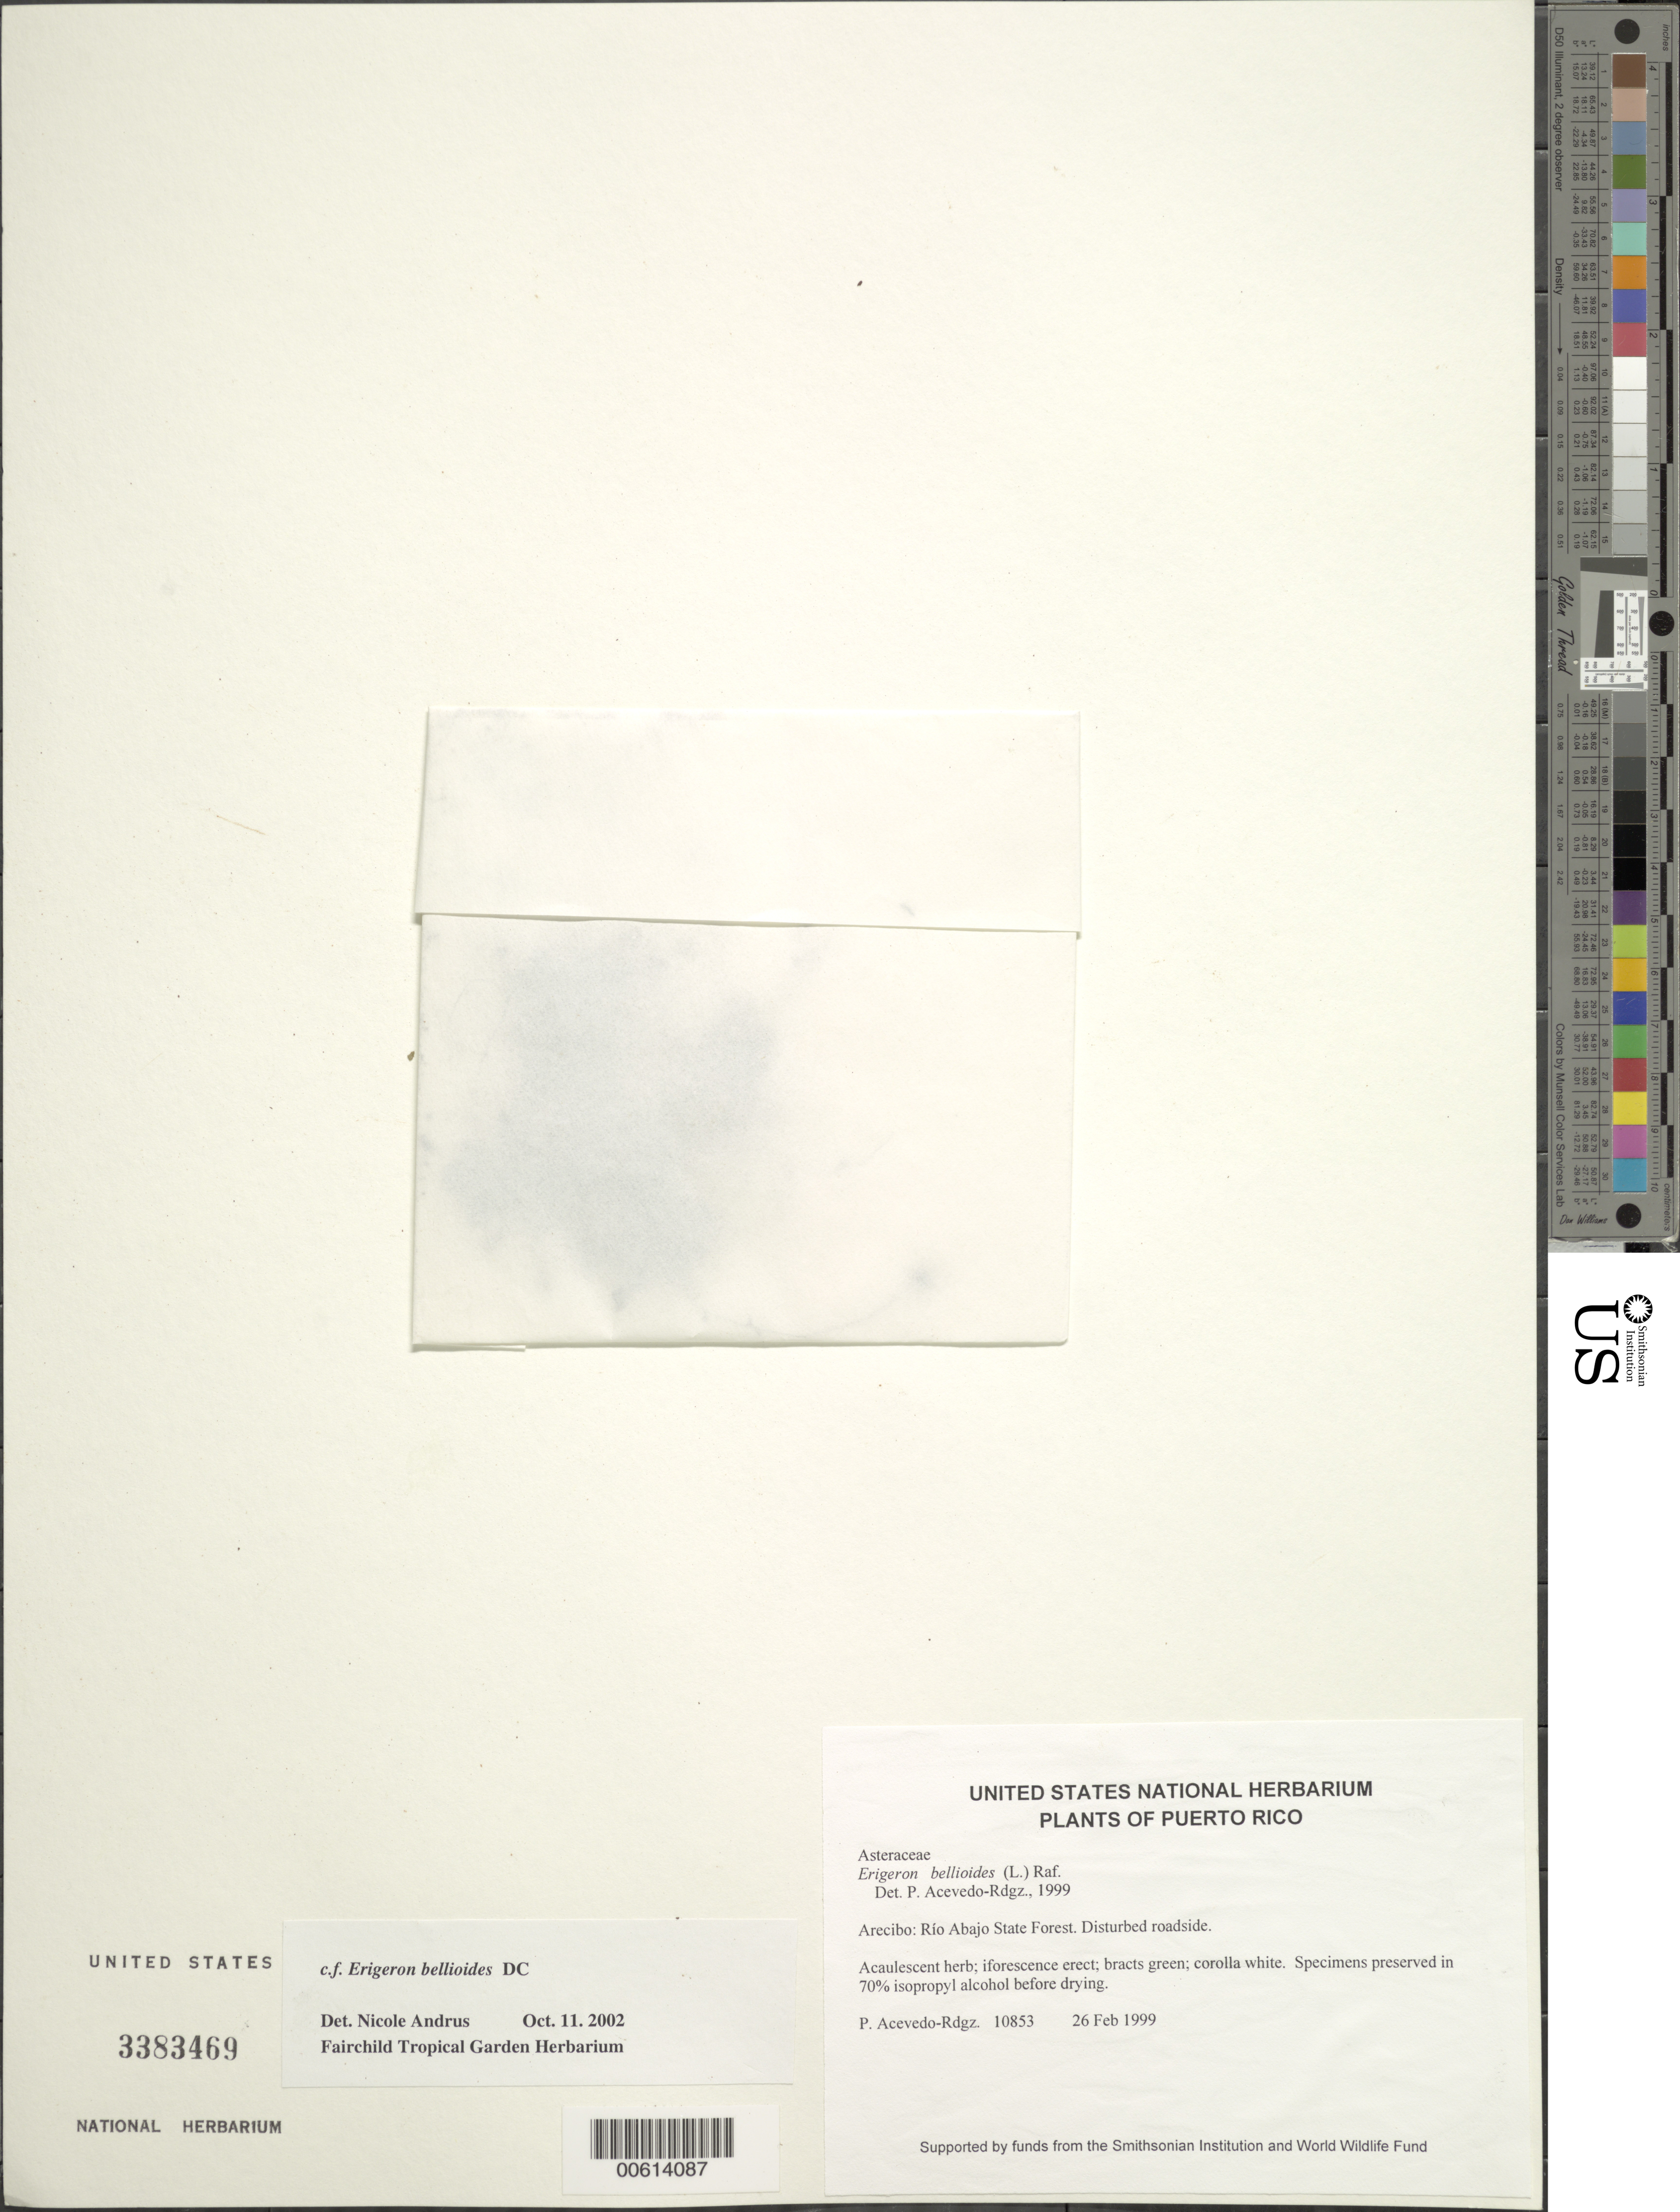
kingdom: Plantae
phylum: Tracheophyta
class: Magnoliopsida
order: Asterales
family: Asteraceae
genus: Erigeron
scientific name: Erigeron bellioides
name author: DC.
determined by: Acevedo-Rodríguez, P., (BOT), Smithsonian Institution - National Museum of Natural History (UNITED STATES)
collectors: P. Acevedo-Rodr.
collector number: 10853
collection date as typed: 26 Feb 1999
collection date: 1999-02-26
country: Puerto Rico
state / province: Arecibo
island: Puerto Rico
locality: Arecibo; Río Abajo State Forest.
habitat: Disturbed roadside.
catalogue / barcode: US 3383469